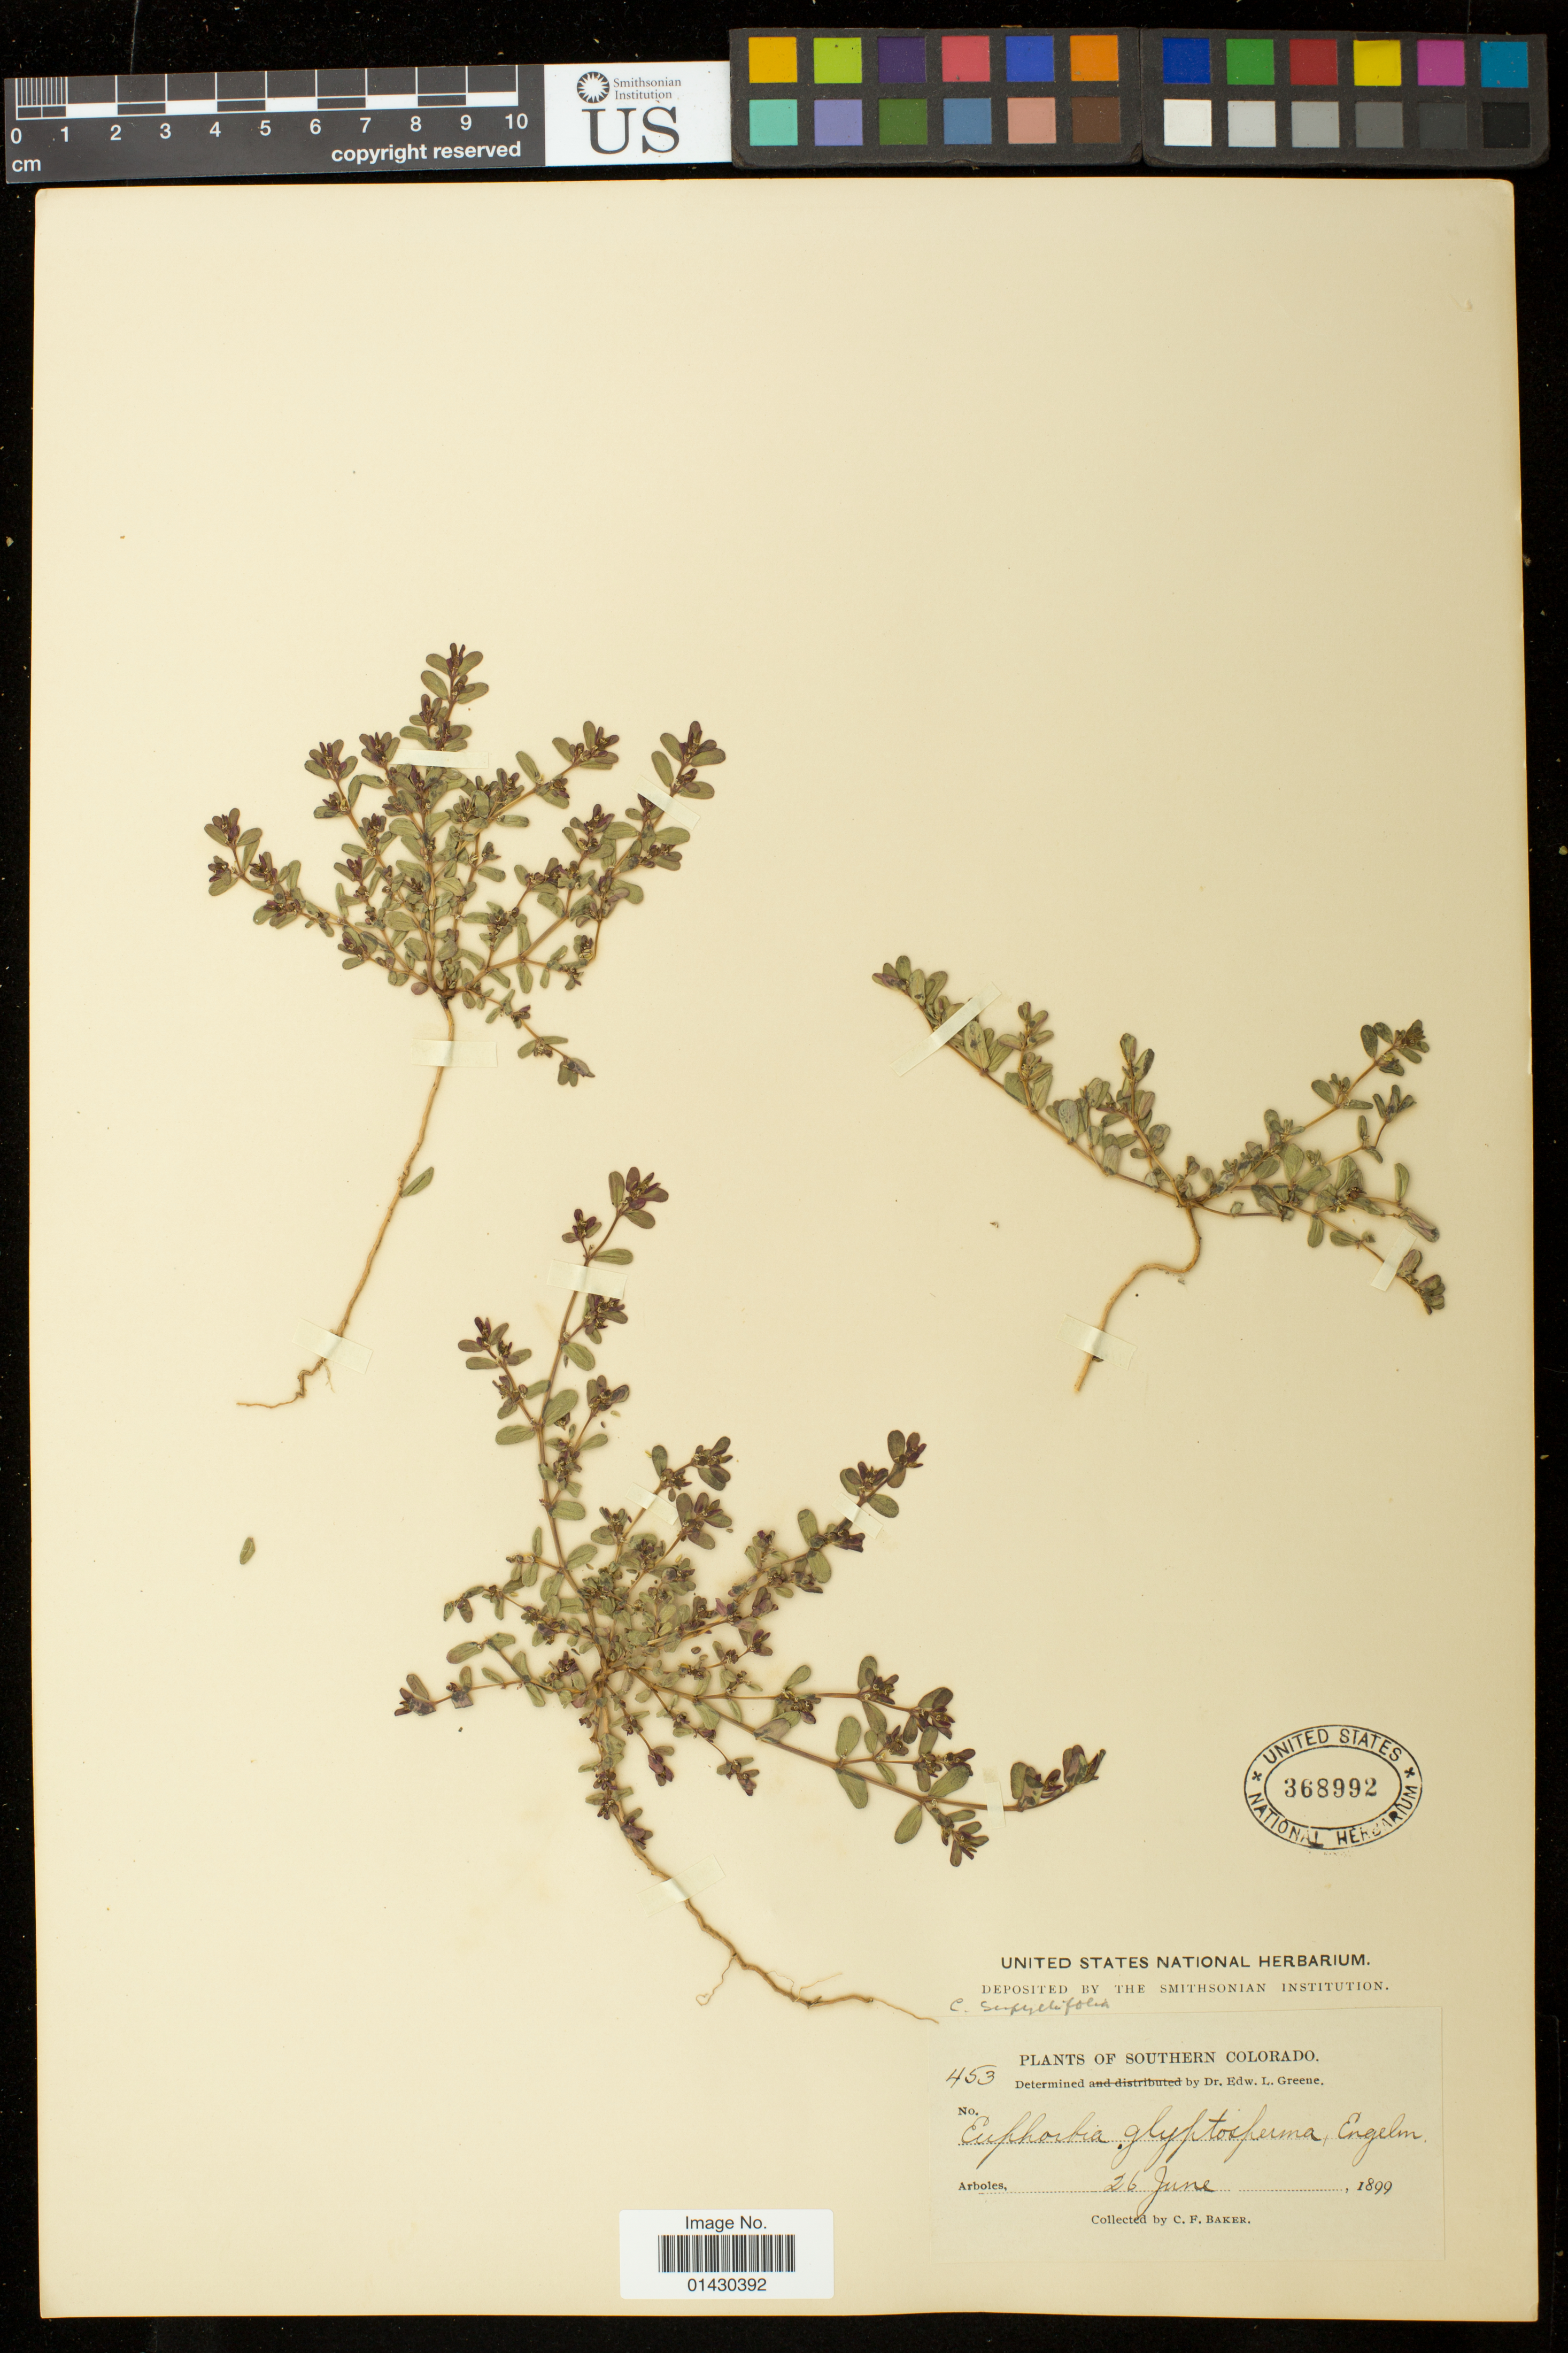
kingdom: Plantae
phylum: Tracheophyta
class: Magnoliopsida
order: Malpighiales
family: Euphorbiaceae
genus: Euphorbia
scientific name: Euphorbia serpillifolia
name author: Pers.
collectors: C. F. Baker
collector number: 453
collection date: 1899-06-26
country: United States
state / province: Colorado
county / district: Archuleta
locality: Arboles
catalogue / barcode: US 368992